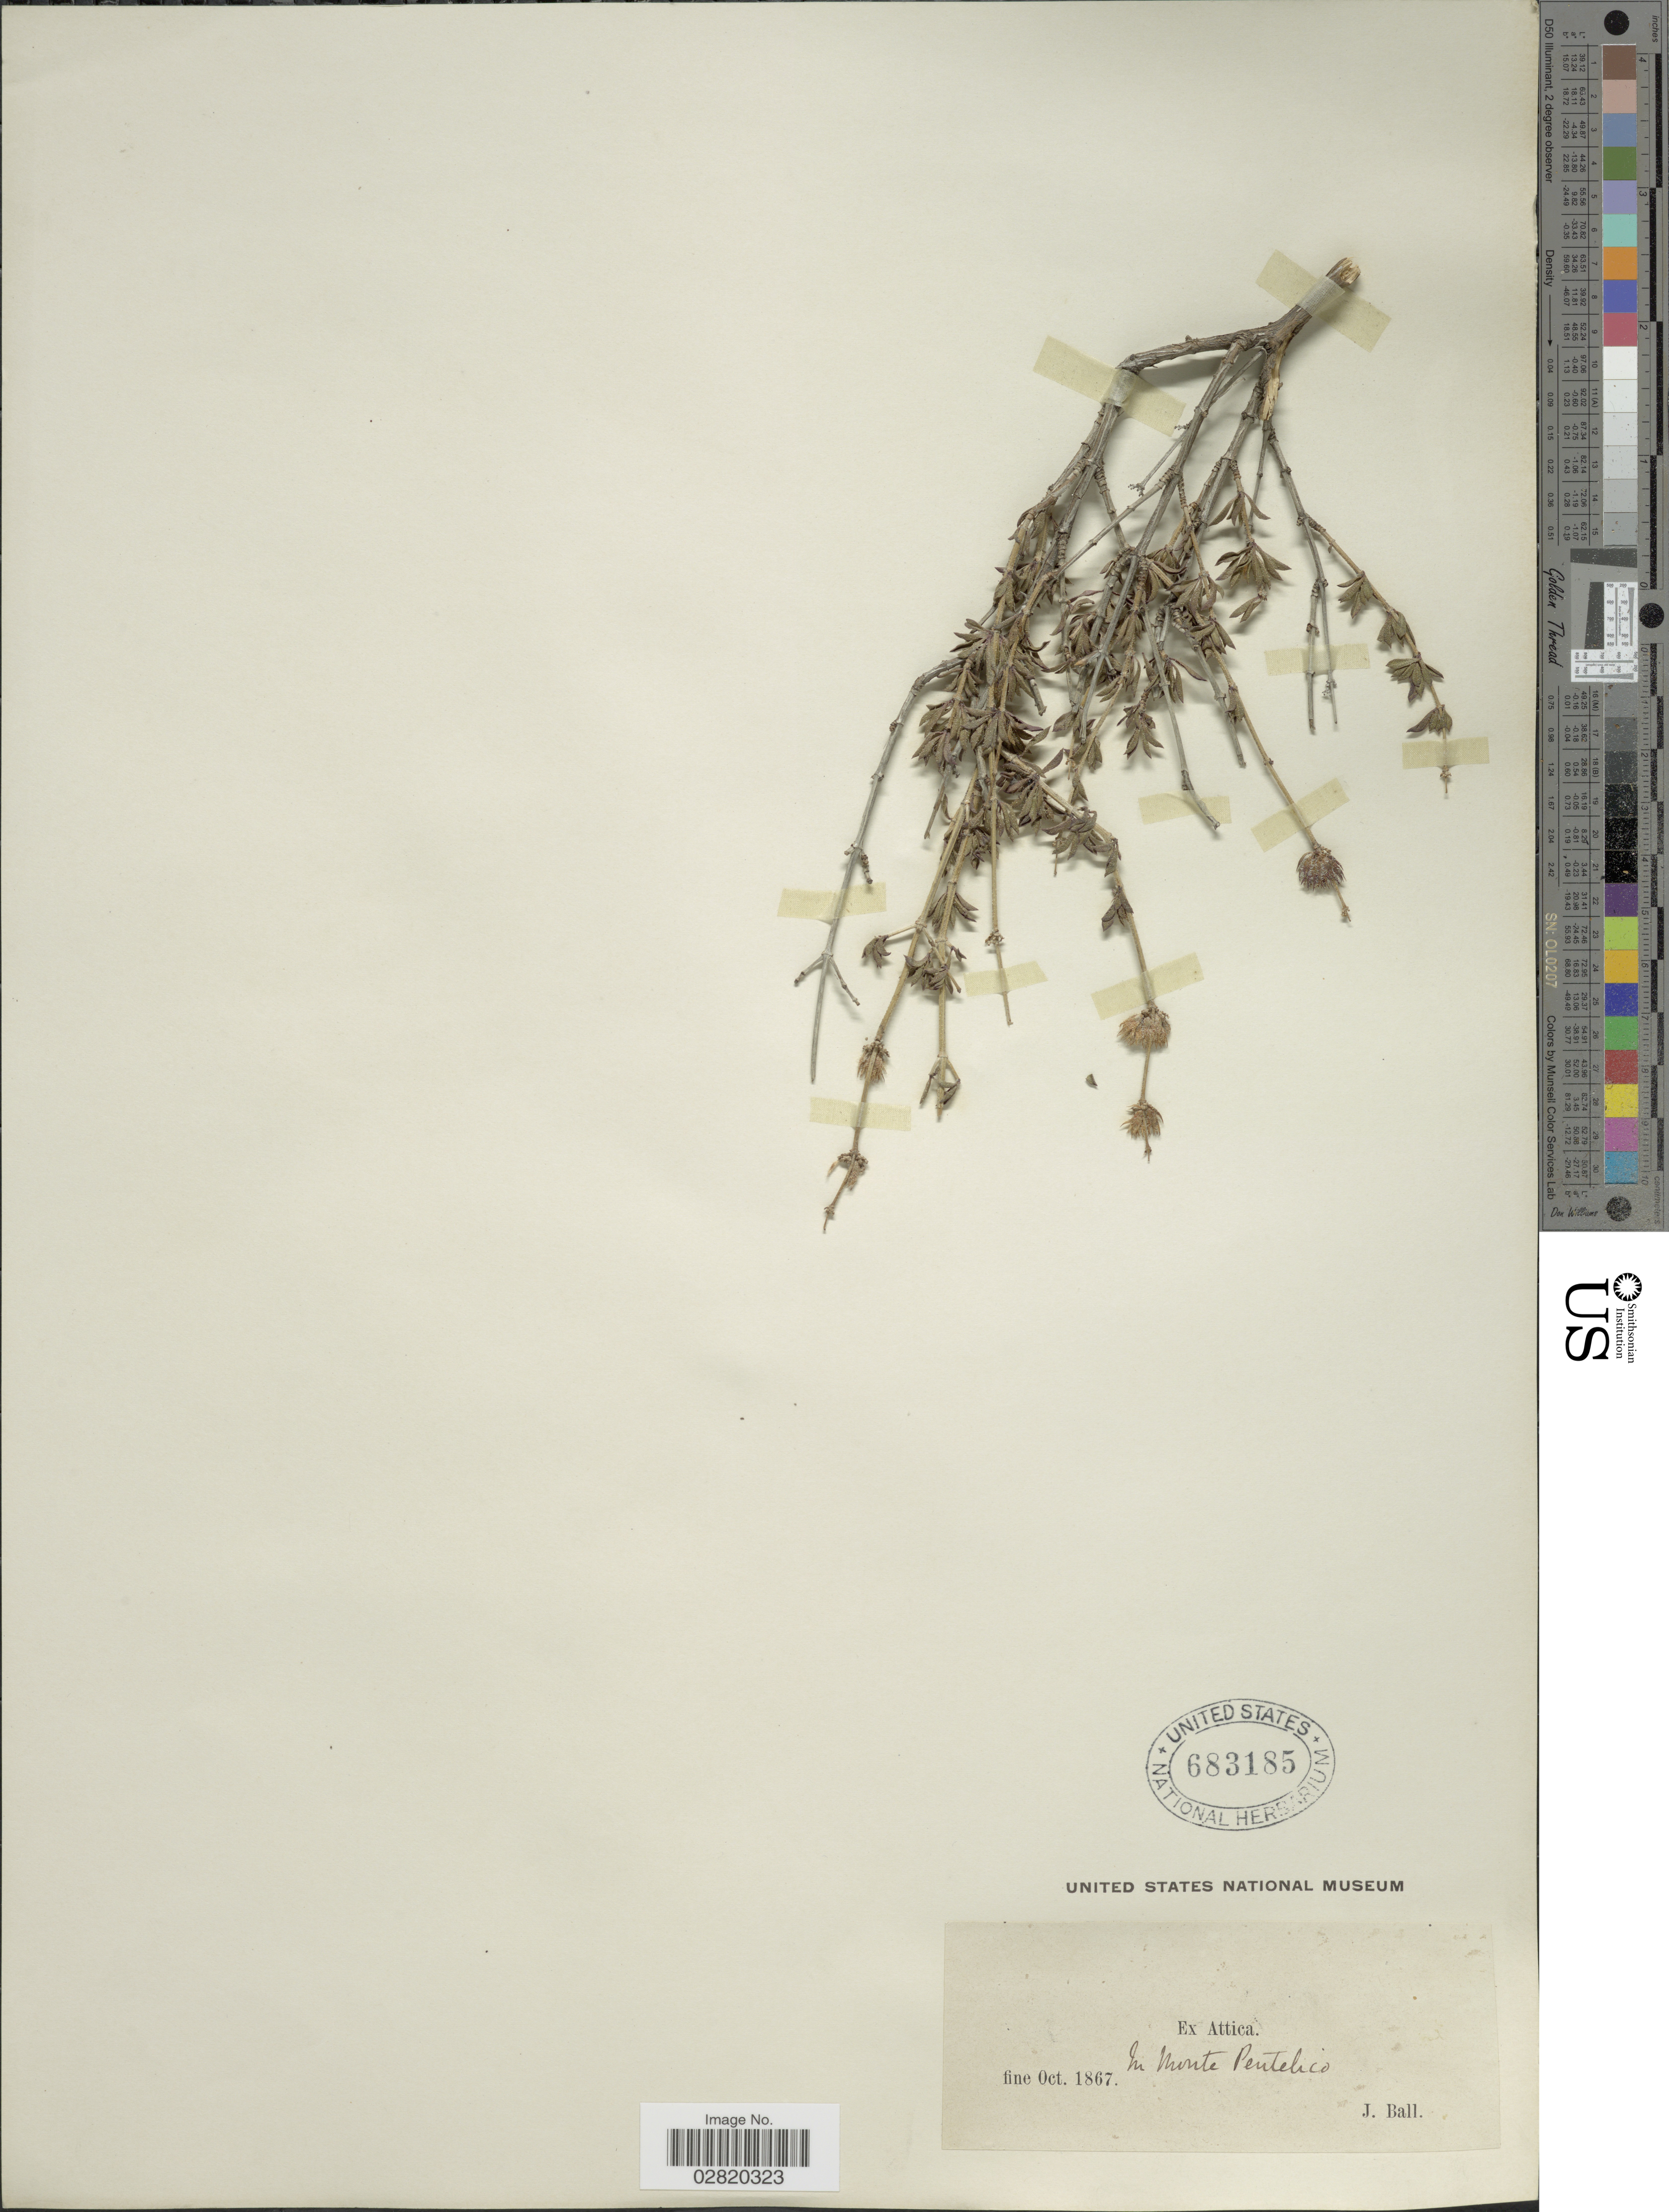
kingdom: Plantae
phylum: Tracheophyta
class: Magnoliopsida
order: Lamiales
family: Lamiaceae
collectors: J. Ball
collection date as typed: fine Oct. 1867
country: Greece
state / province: Attica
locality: Ex Attica. In Monte Pentelico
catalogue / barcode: US 683185